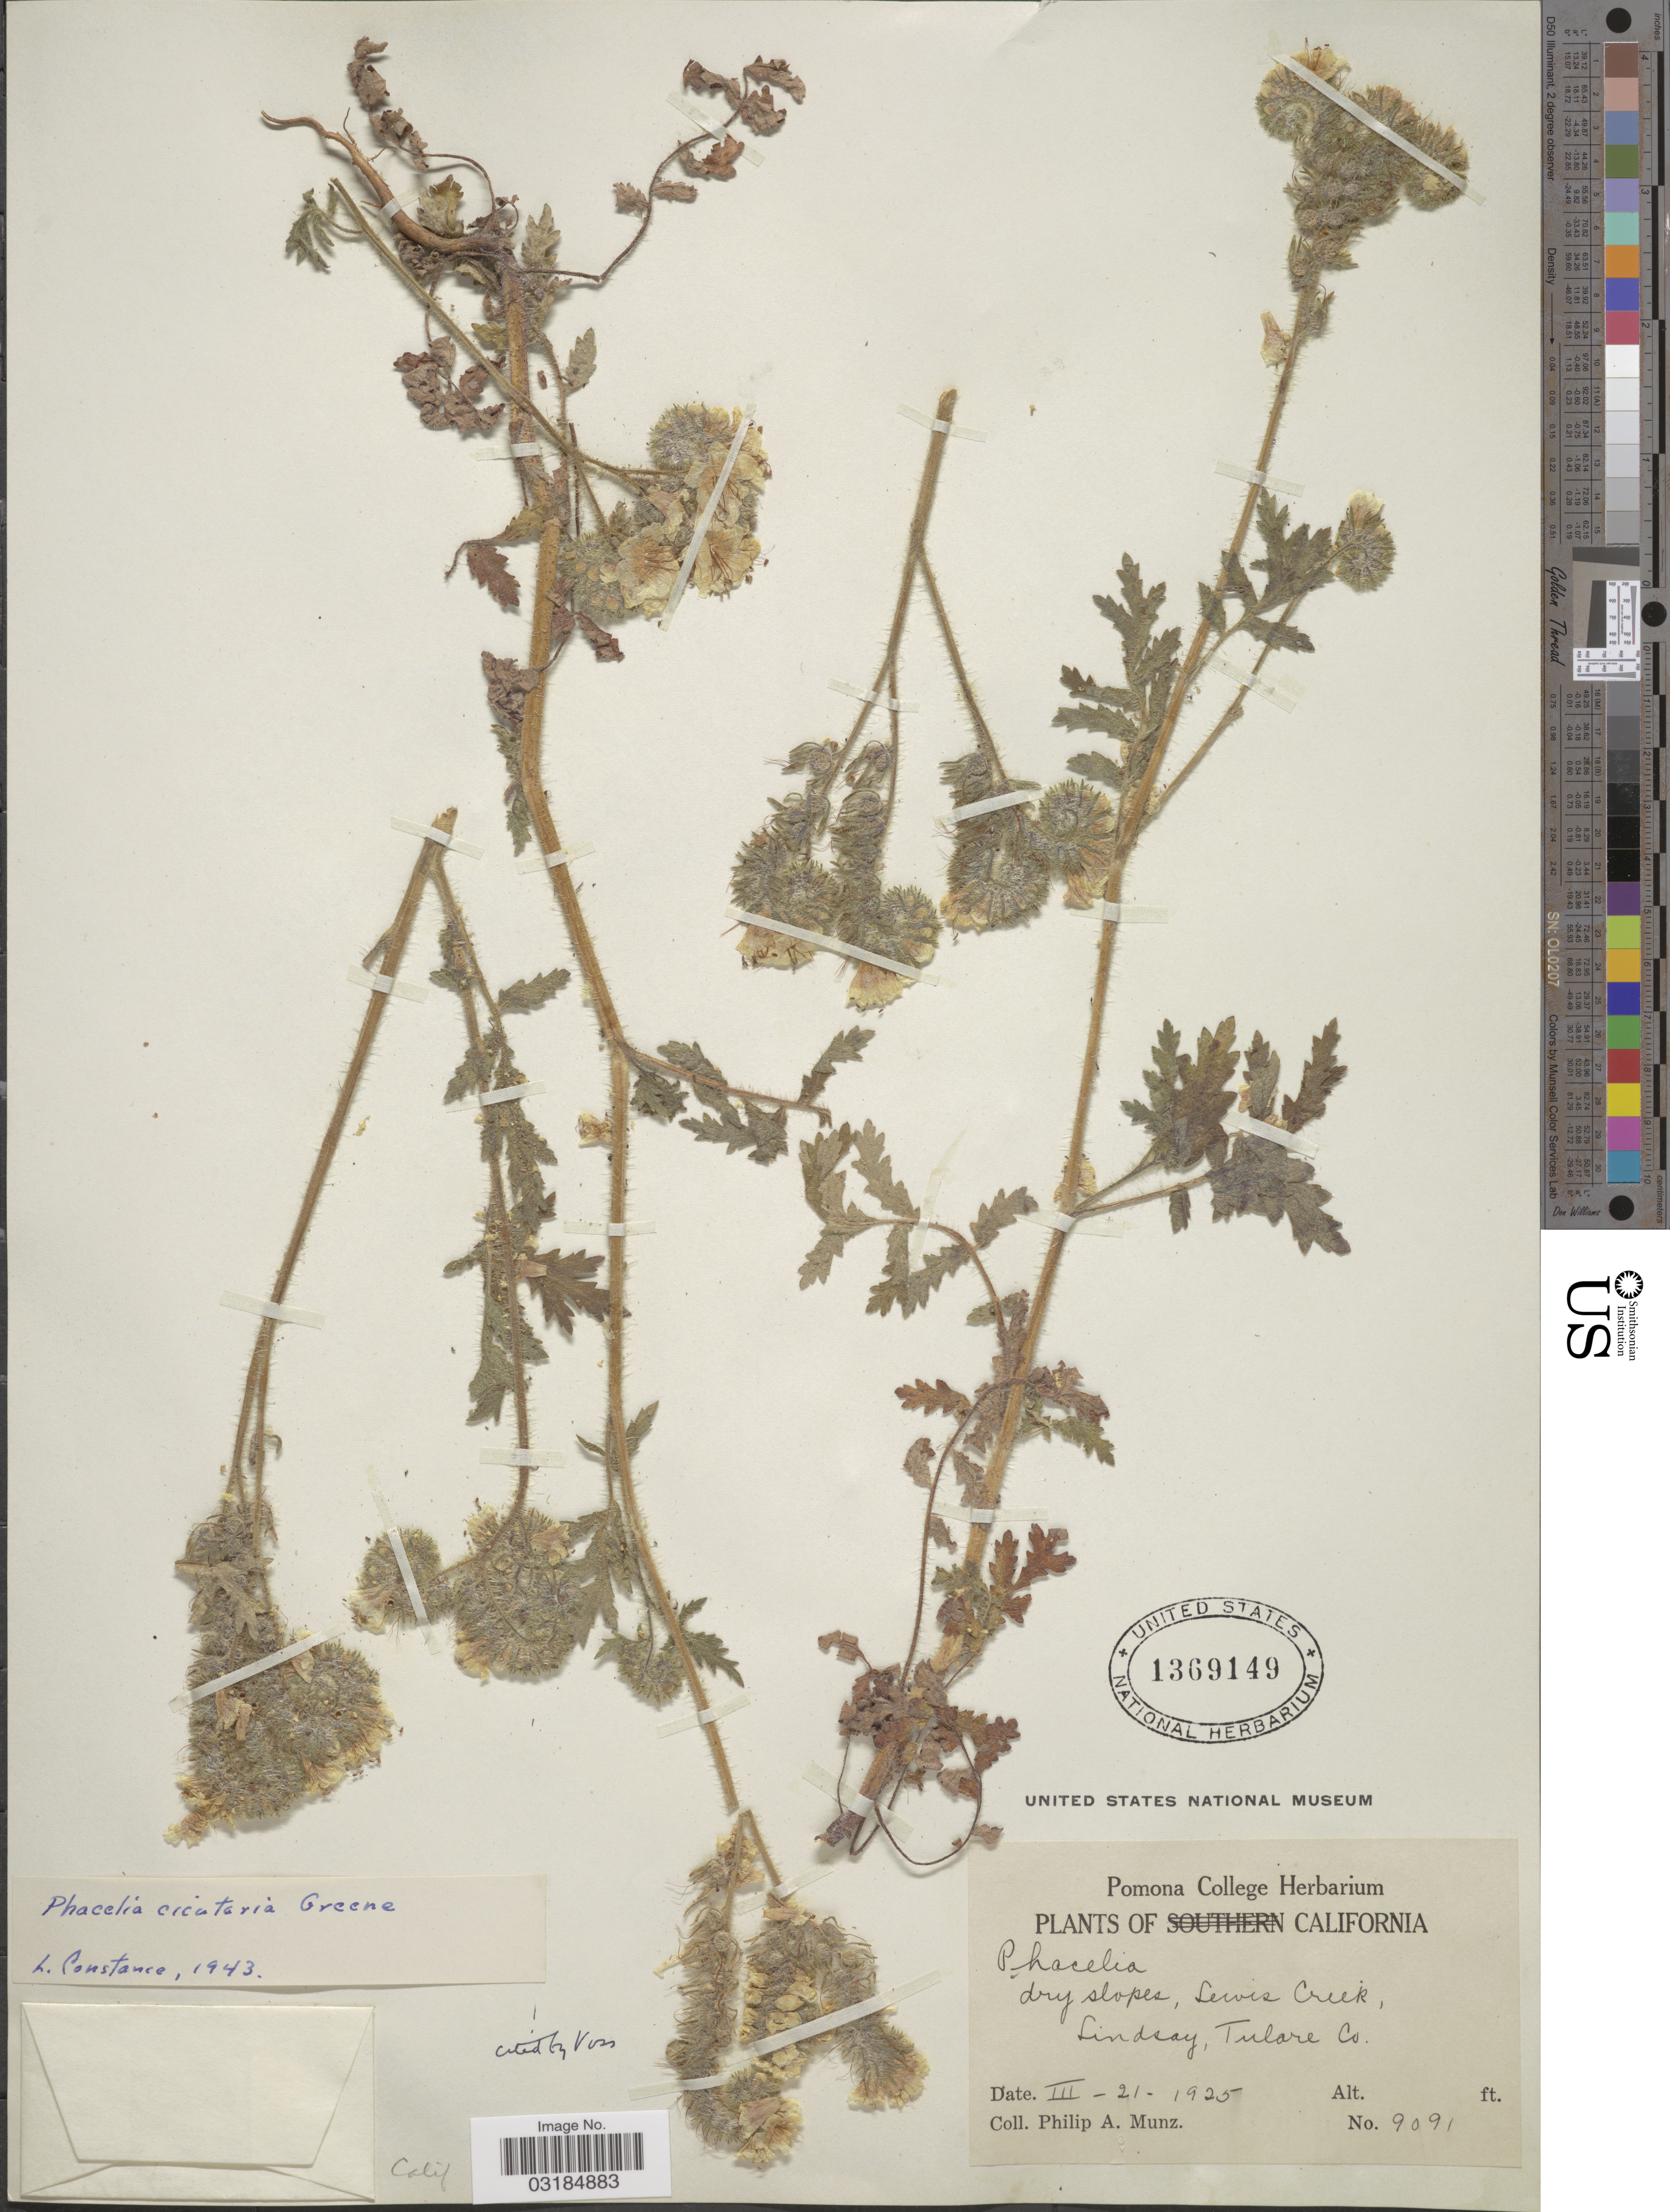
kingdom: Plantae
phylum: Tracheophyta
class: Magnoliopsida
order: Boraginales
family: Hydrophyllaceae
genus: Phacelia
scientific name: Phacelia cicutaria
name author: Greene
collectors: P. A. Munz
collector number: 9091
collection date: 1925-03-21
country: United States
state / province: California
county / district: Tulare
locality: Lewis Creek, Lindsay, Tulare Co.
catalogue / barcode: US 1369149